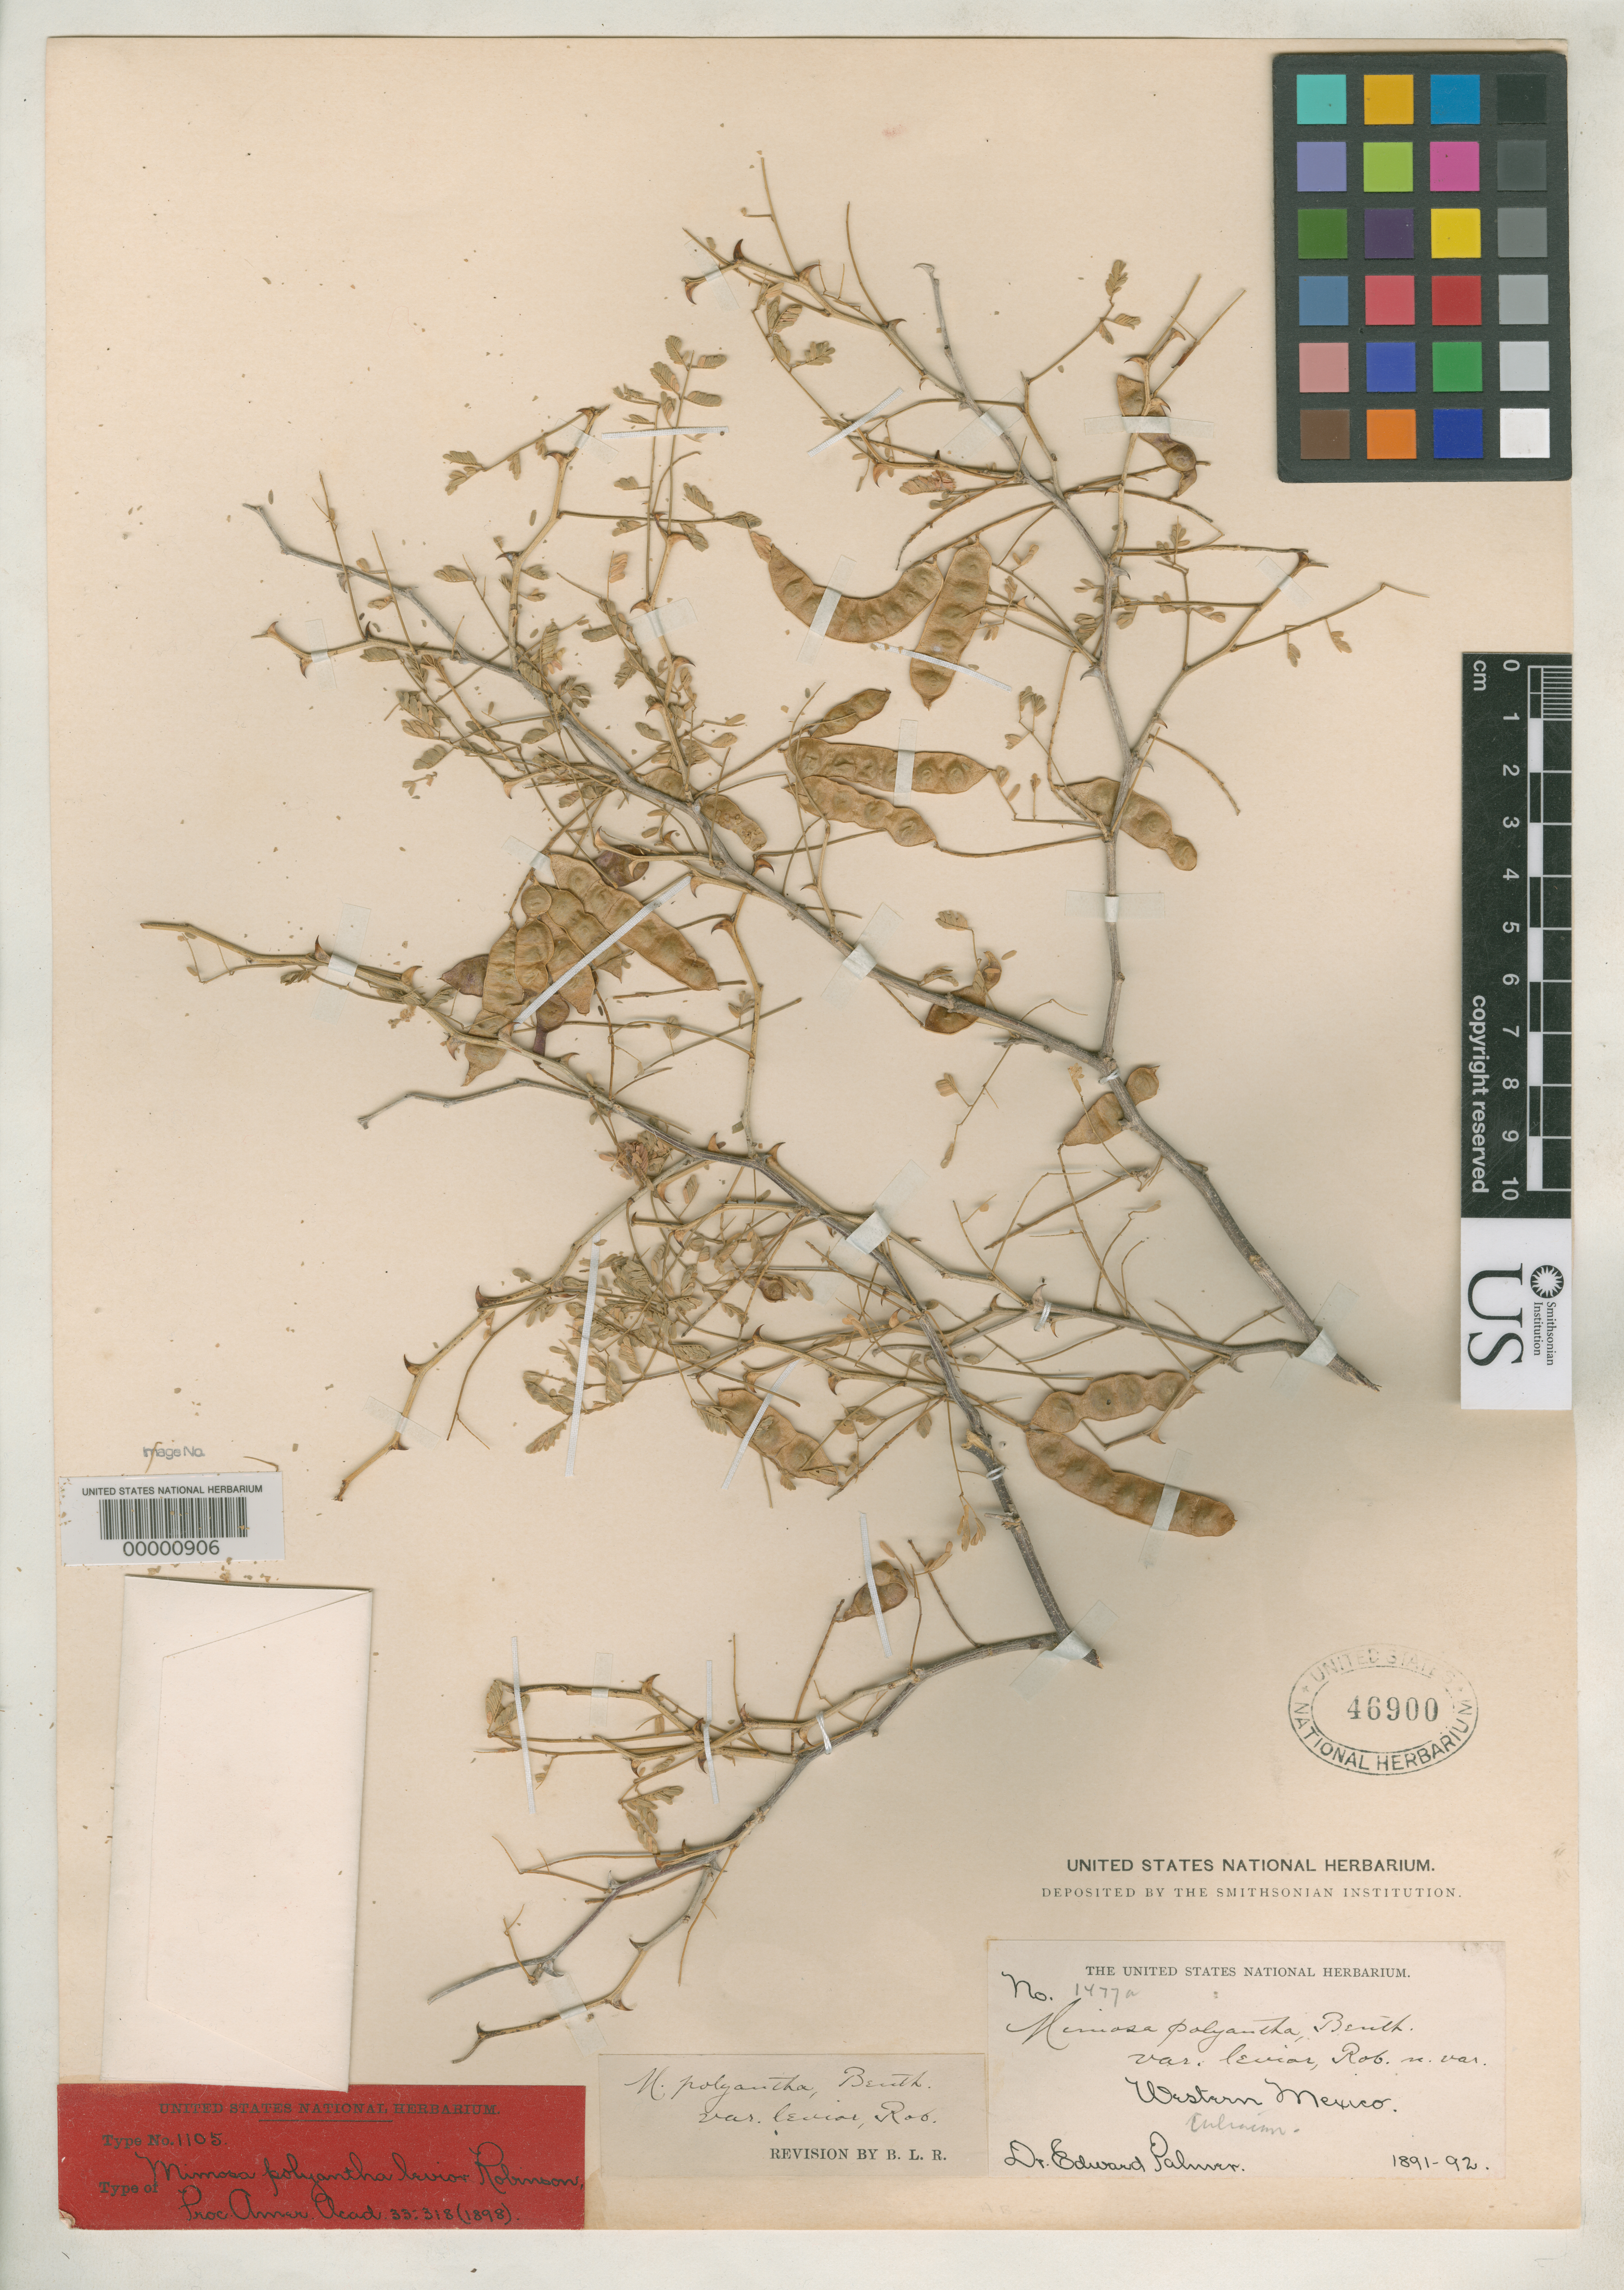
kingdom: Plantae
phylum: Tracheophyta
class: Magnoliopsida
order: Fabales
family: Fabaceae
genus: Mimosa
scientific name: Mimosa polyantha var. levior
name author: B.L. Rob.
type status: Isolectotype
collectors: E. Palmer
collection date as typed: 1891 to -- --- 1892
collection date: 1891/1892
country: Mexico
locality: Western Mexico.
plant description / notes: Currently accepted name as cited by McVaugh (1987).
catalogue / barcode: US 46900